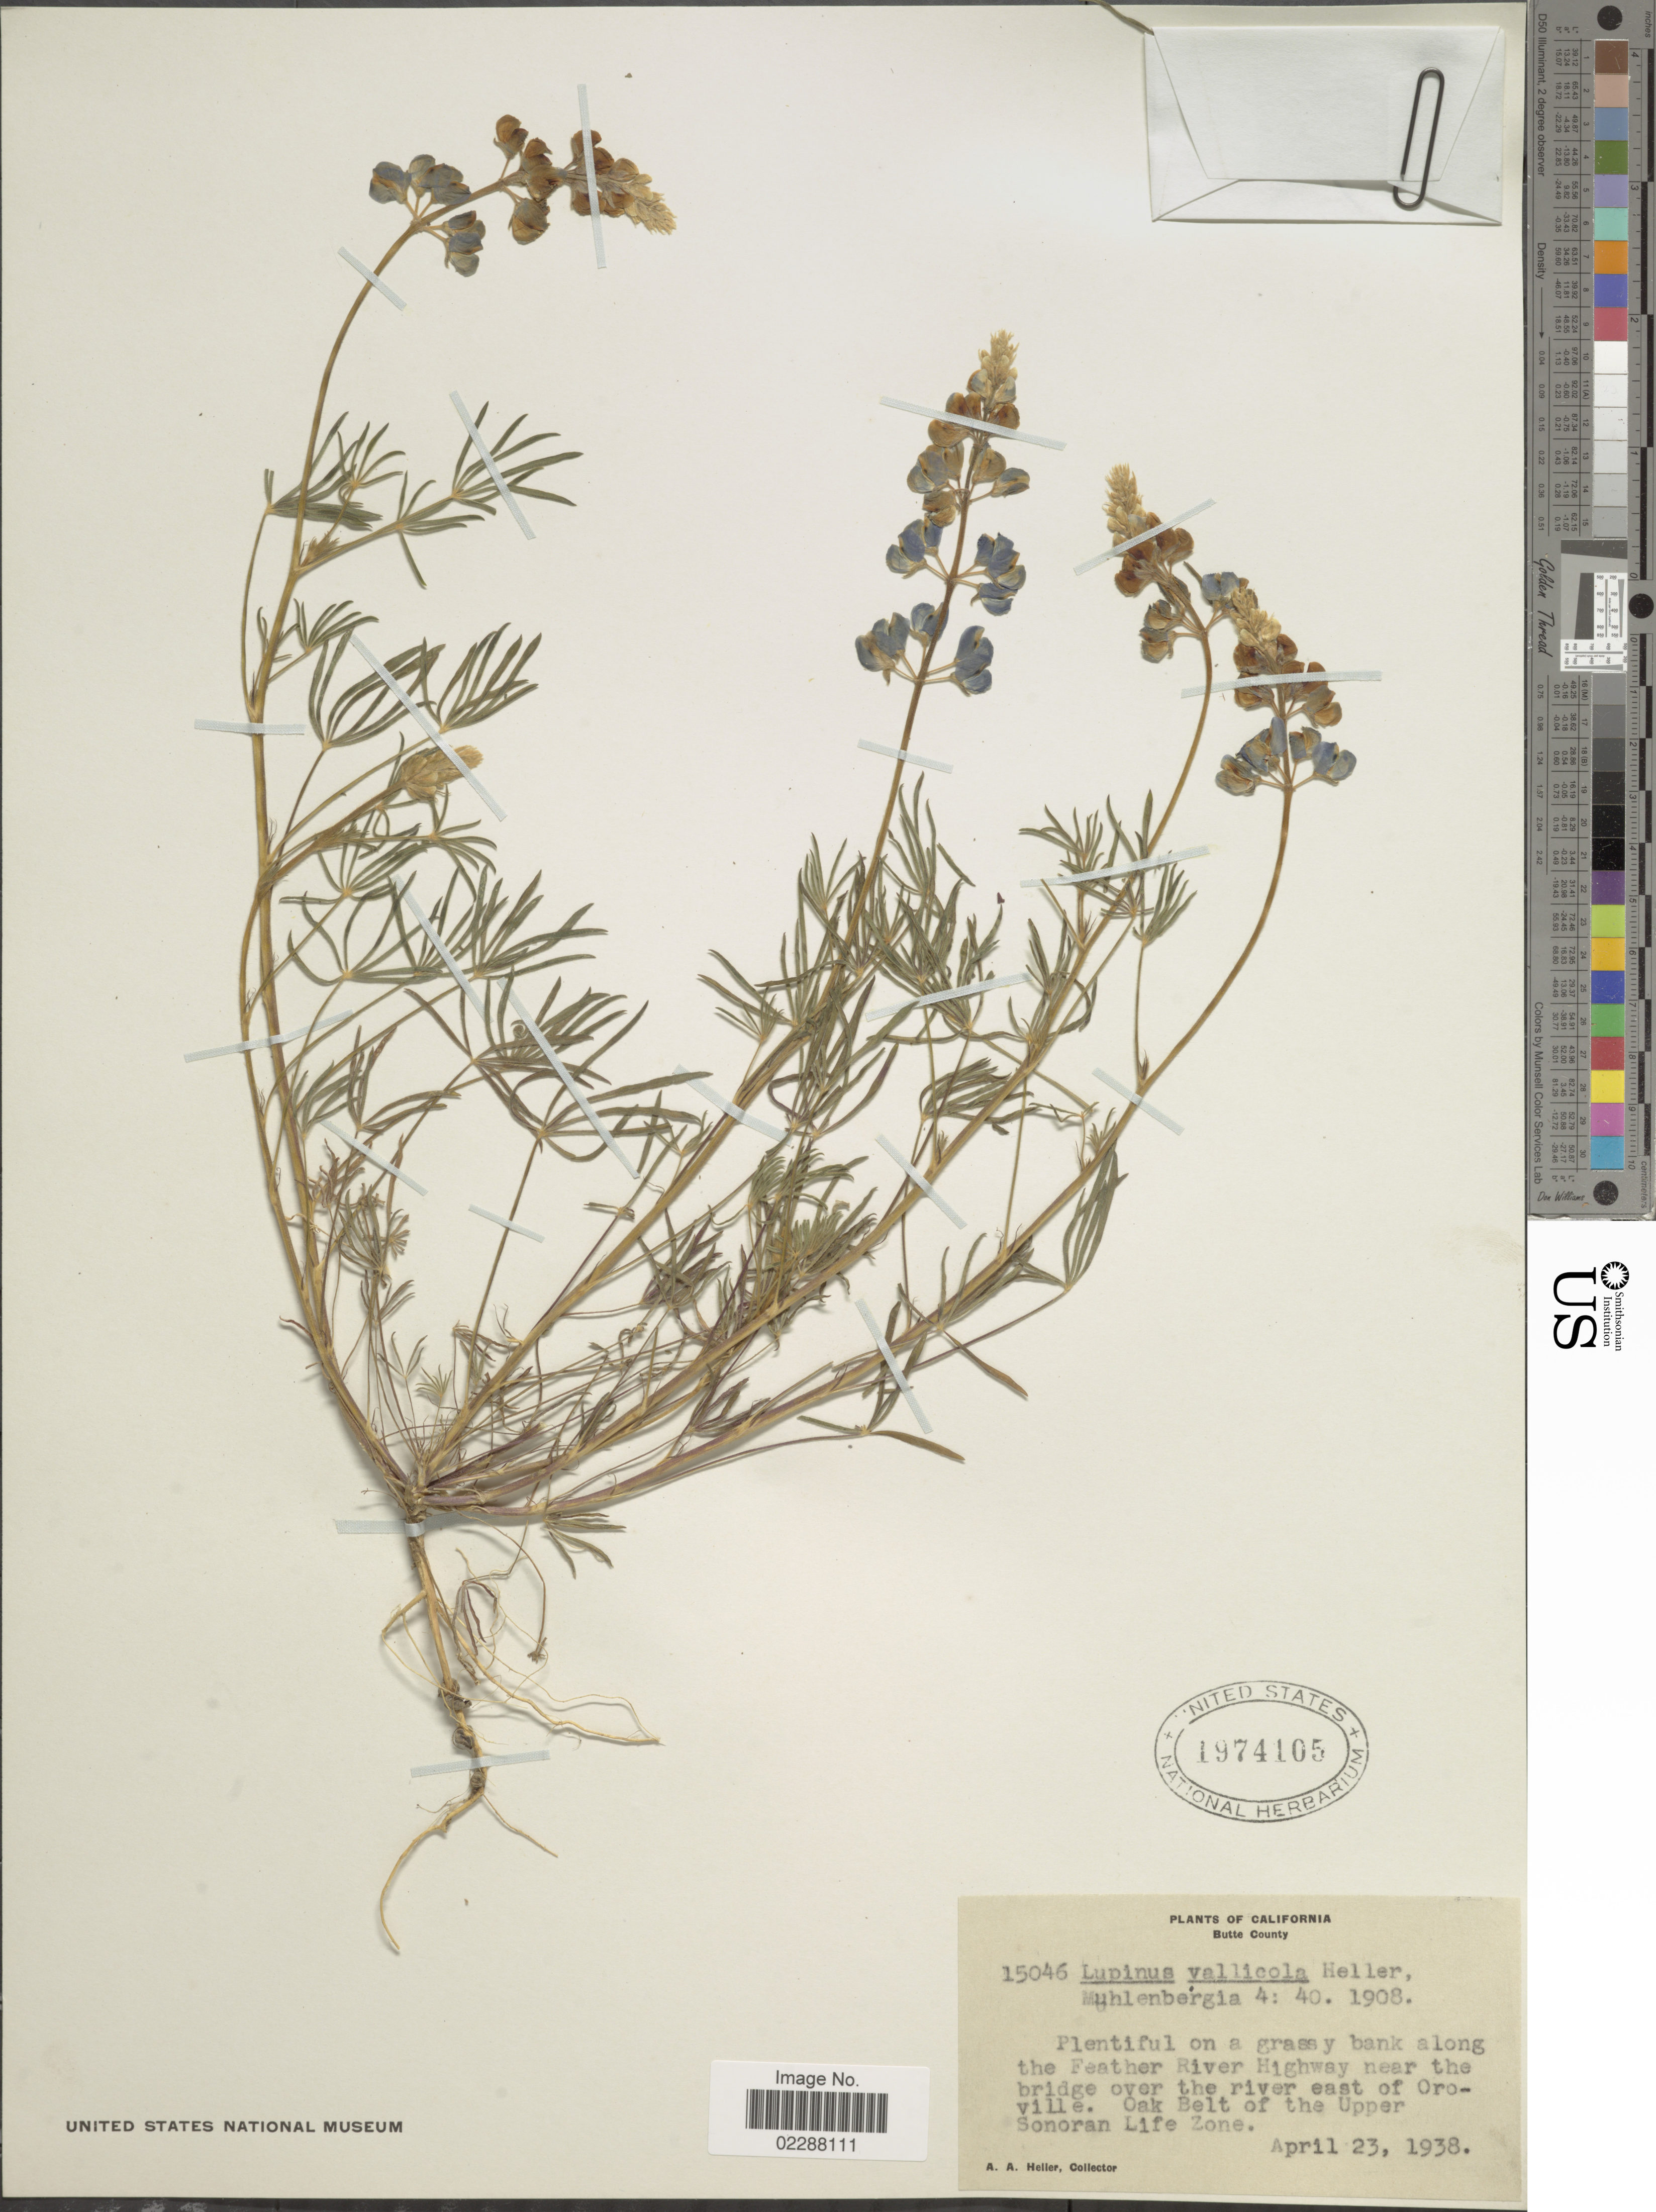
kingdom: Plantae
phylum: Tracheophyta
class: Magnoliopsida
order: Fabales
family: Fabaceae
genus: Lupinus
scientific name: Lupinus vallicola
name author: A. Heller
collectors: A. A. Heller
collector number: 15046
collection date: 1938-04-23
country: United States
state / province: California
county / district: Butte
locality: Butte County, Plentiful in a grassy bank along the Feather River Highway near the bridge over the river east of [Oroville, Oak Belt of The Upper Sonoran Life Zone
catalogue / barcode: US 1974105